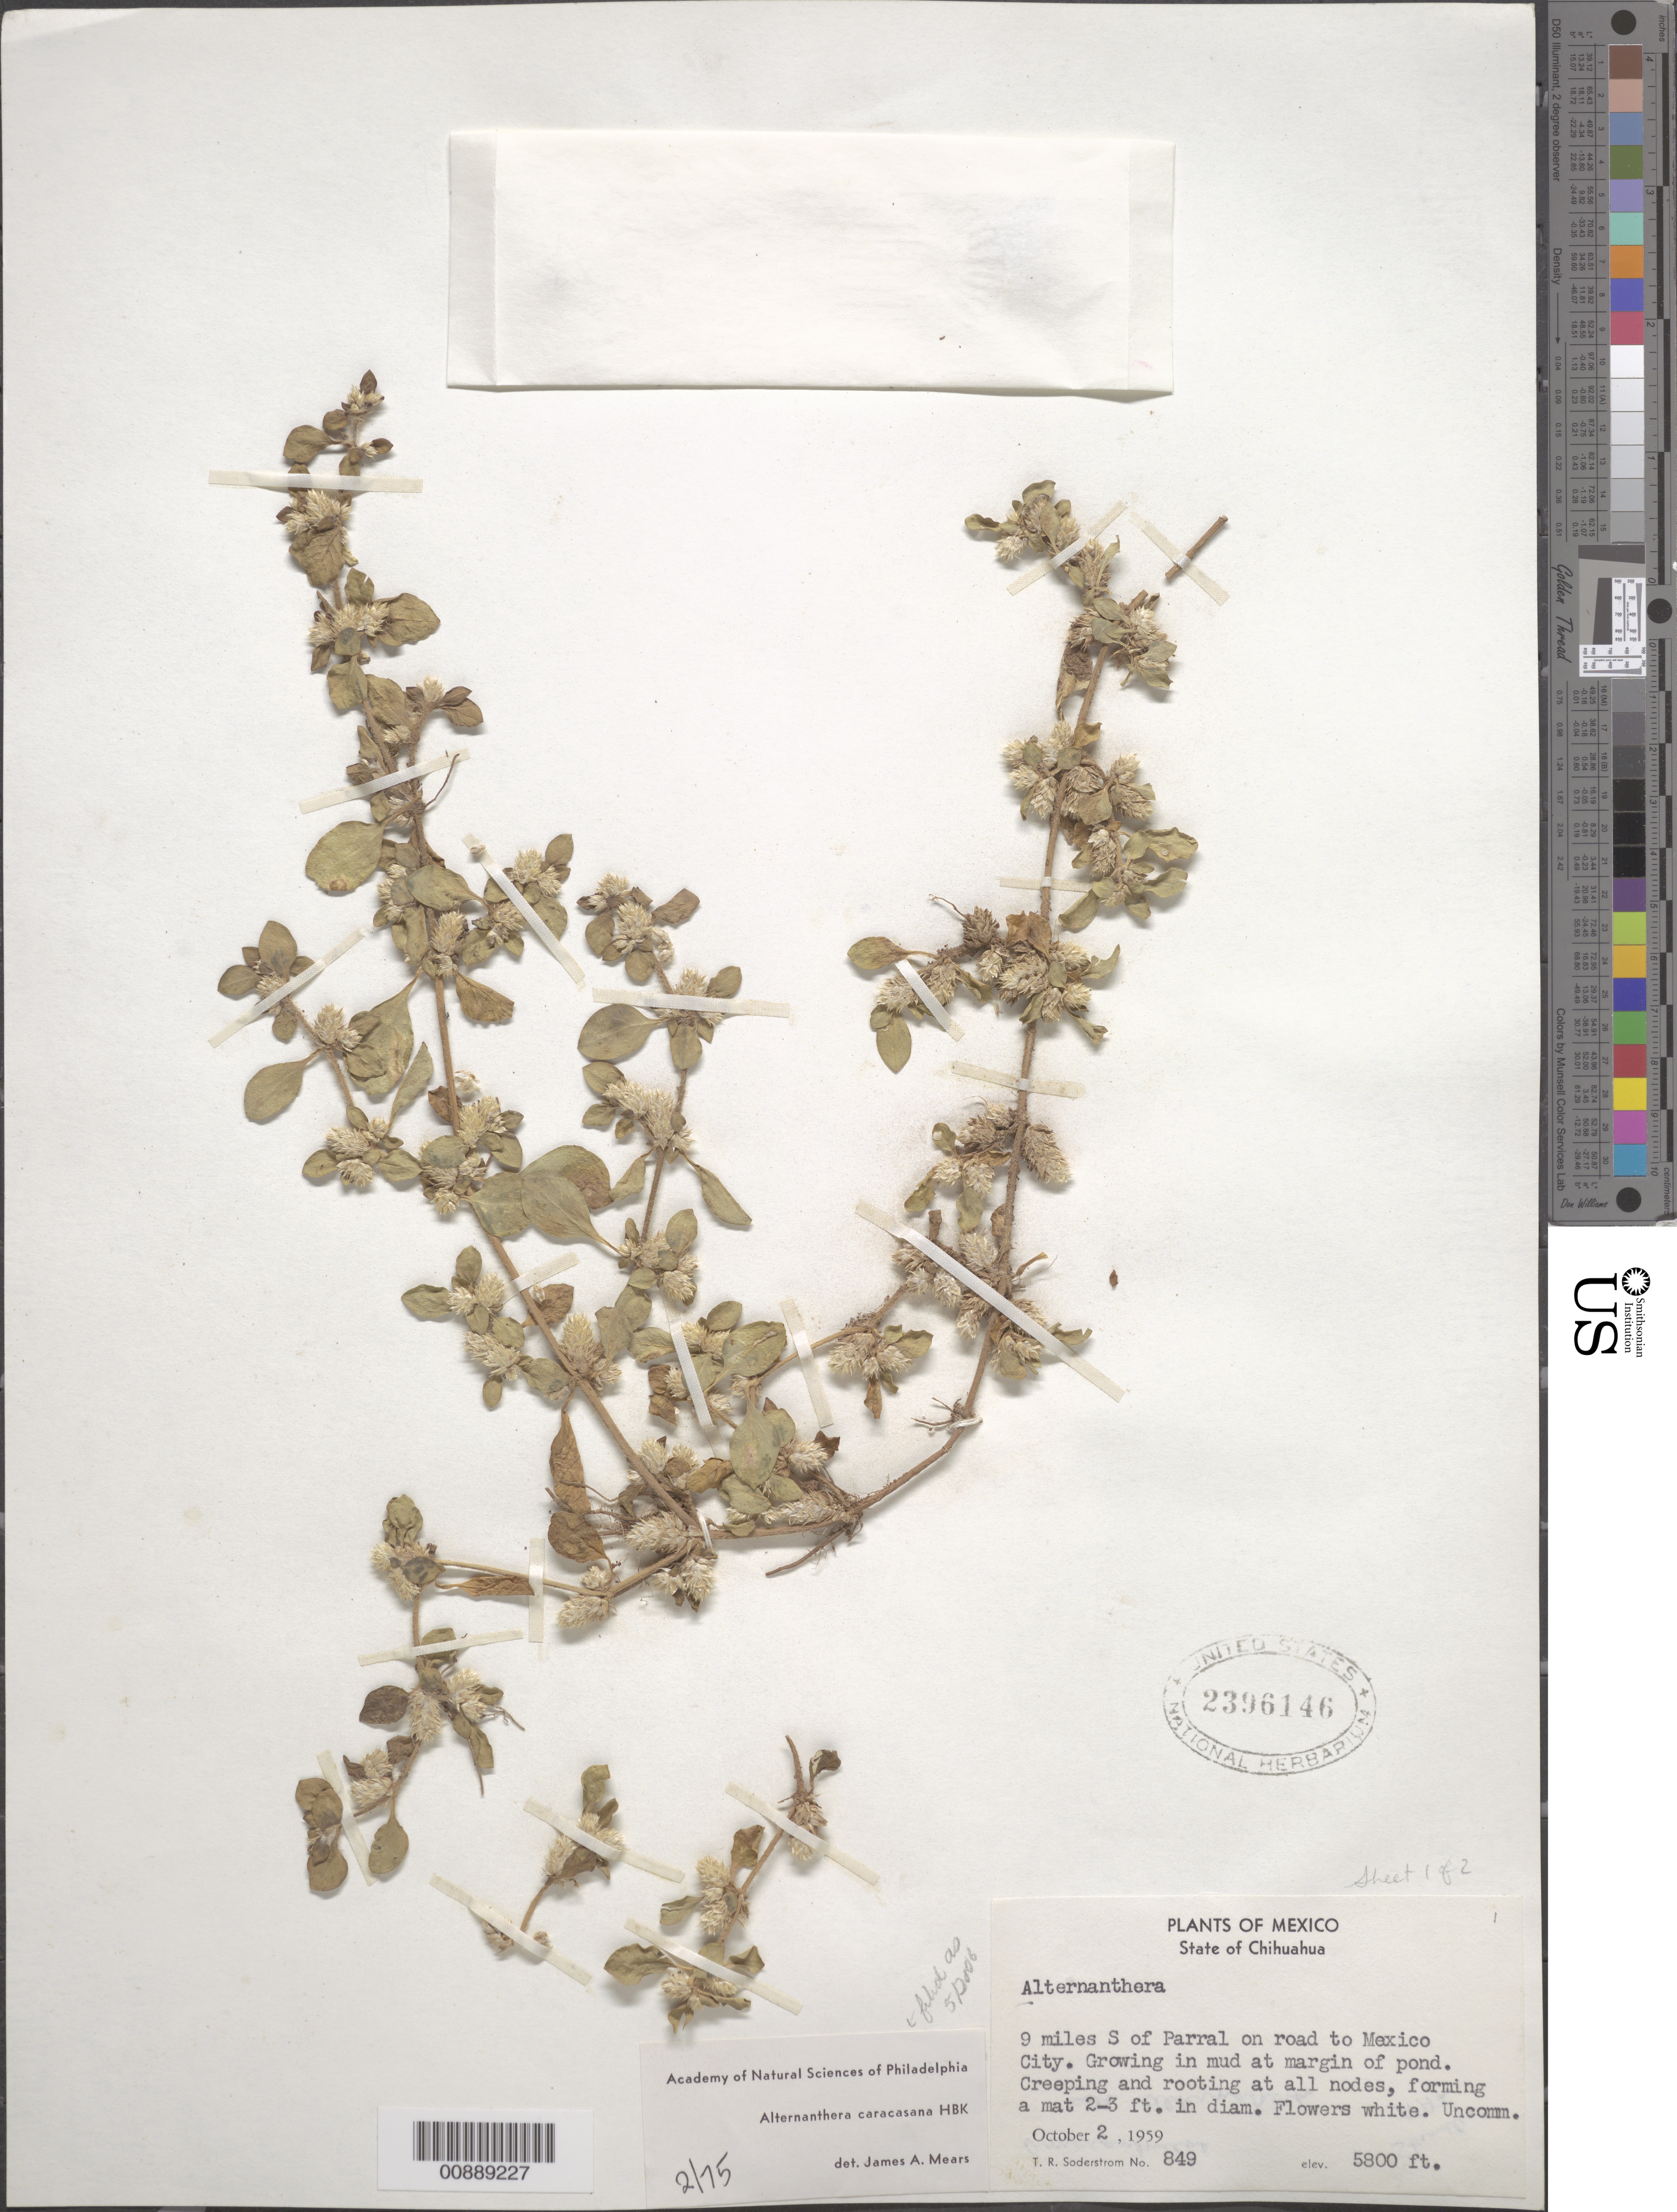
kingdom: Plantae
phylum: Tracheophyta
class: Magnoliopsida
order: Caryophyllales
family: Amaranthaceae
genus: Alternanthera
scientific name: Alternanthera caracasana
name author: Kunth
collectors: T. R. Soderstrom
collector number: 849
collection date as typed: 02 Oct 1959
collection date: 1959-10-02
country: Mexico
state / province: Chihuahua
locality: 9 miles S of Parral on road to Mexico City.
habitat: Growing in mud at margin of pond.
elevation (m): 1768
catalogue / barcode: US 2396146